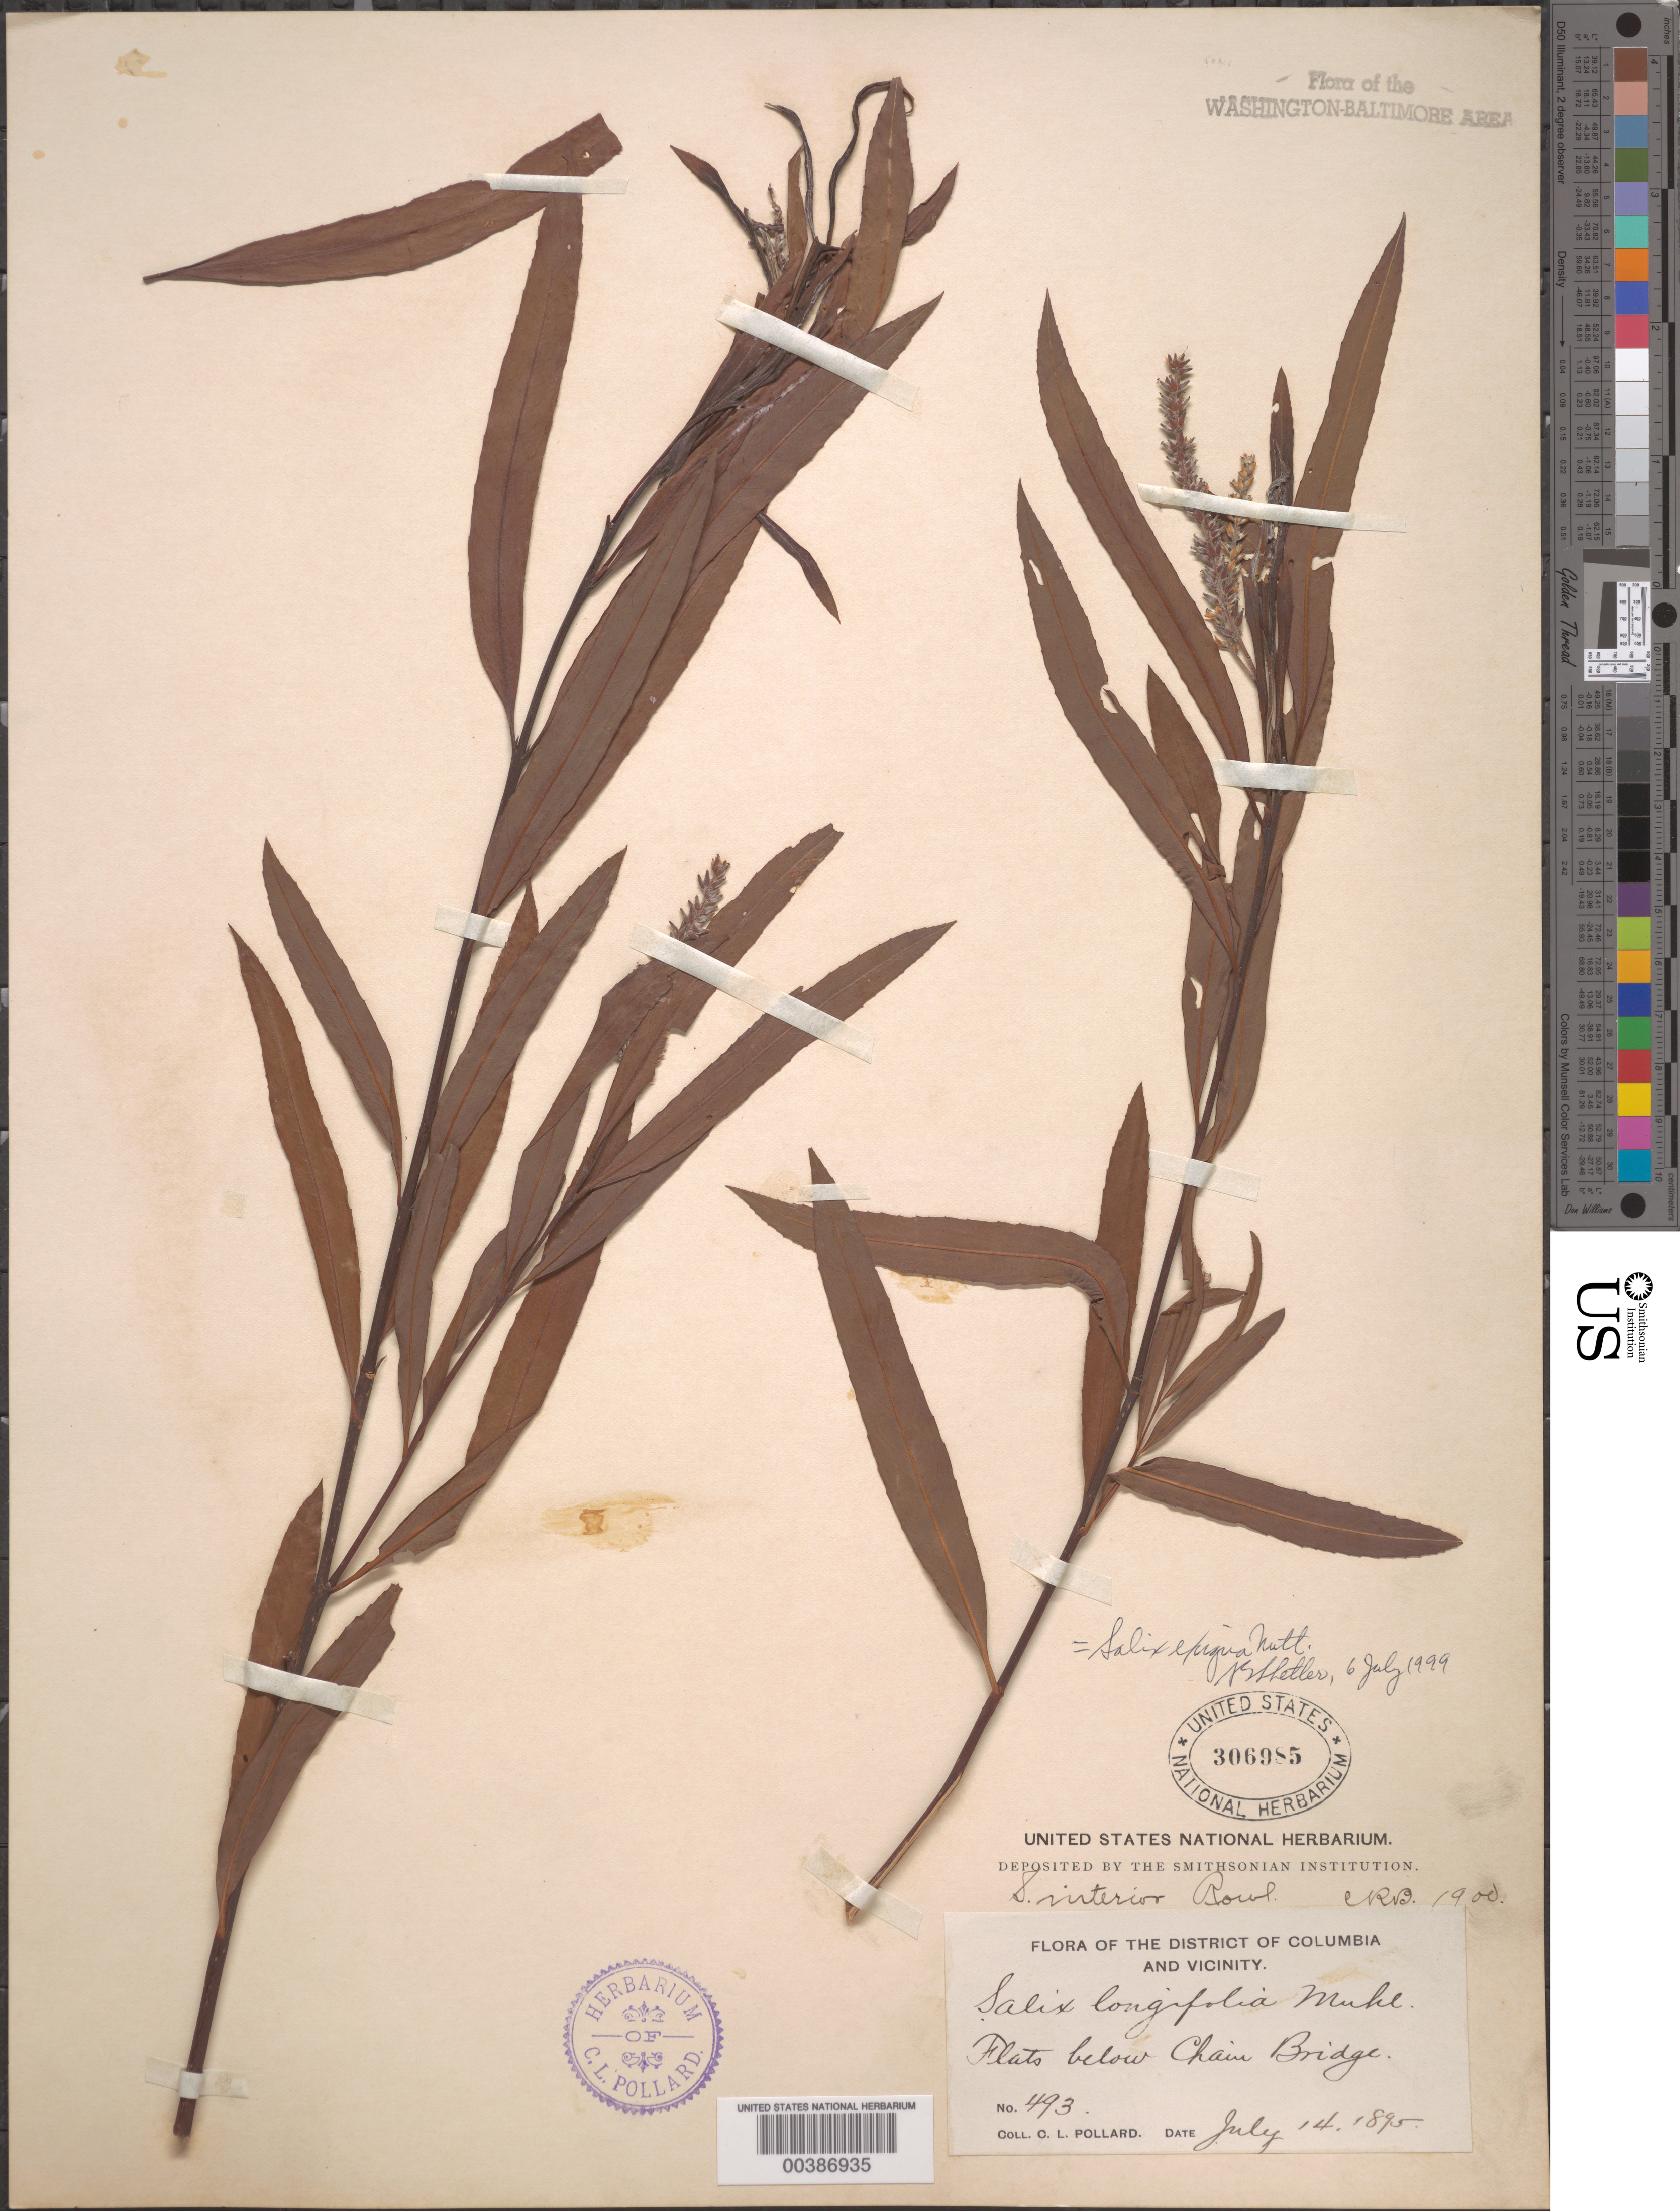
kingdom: Plantae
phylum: Tracheophyta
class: Magnoliopsida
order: Malpighiales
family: Salicaceae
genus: Salix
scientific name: Salix exigua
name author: Nutt.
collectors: C. L. Pollard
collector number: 493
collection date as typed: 14 Jul 1895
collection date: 1895-07-14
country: United States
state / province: District of Columbia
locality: Flats below Chain Bridge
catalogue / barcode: US 306985